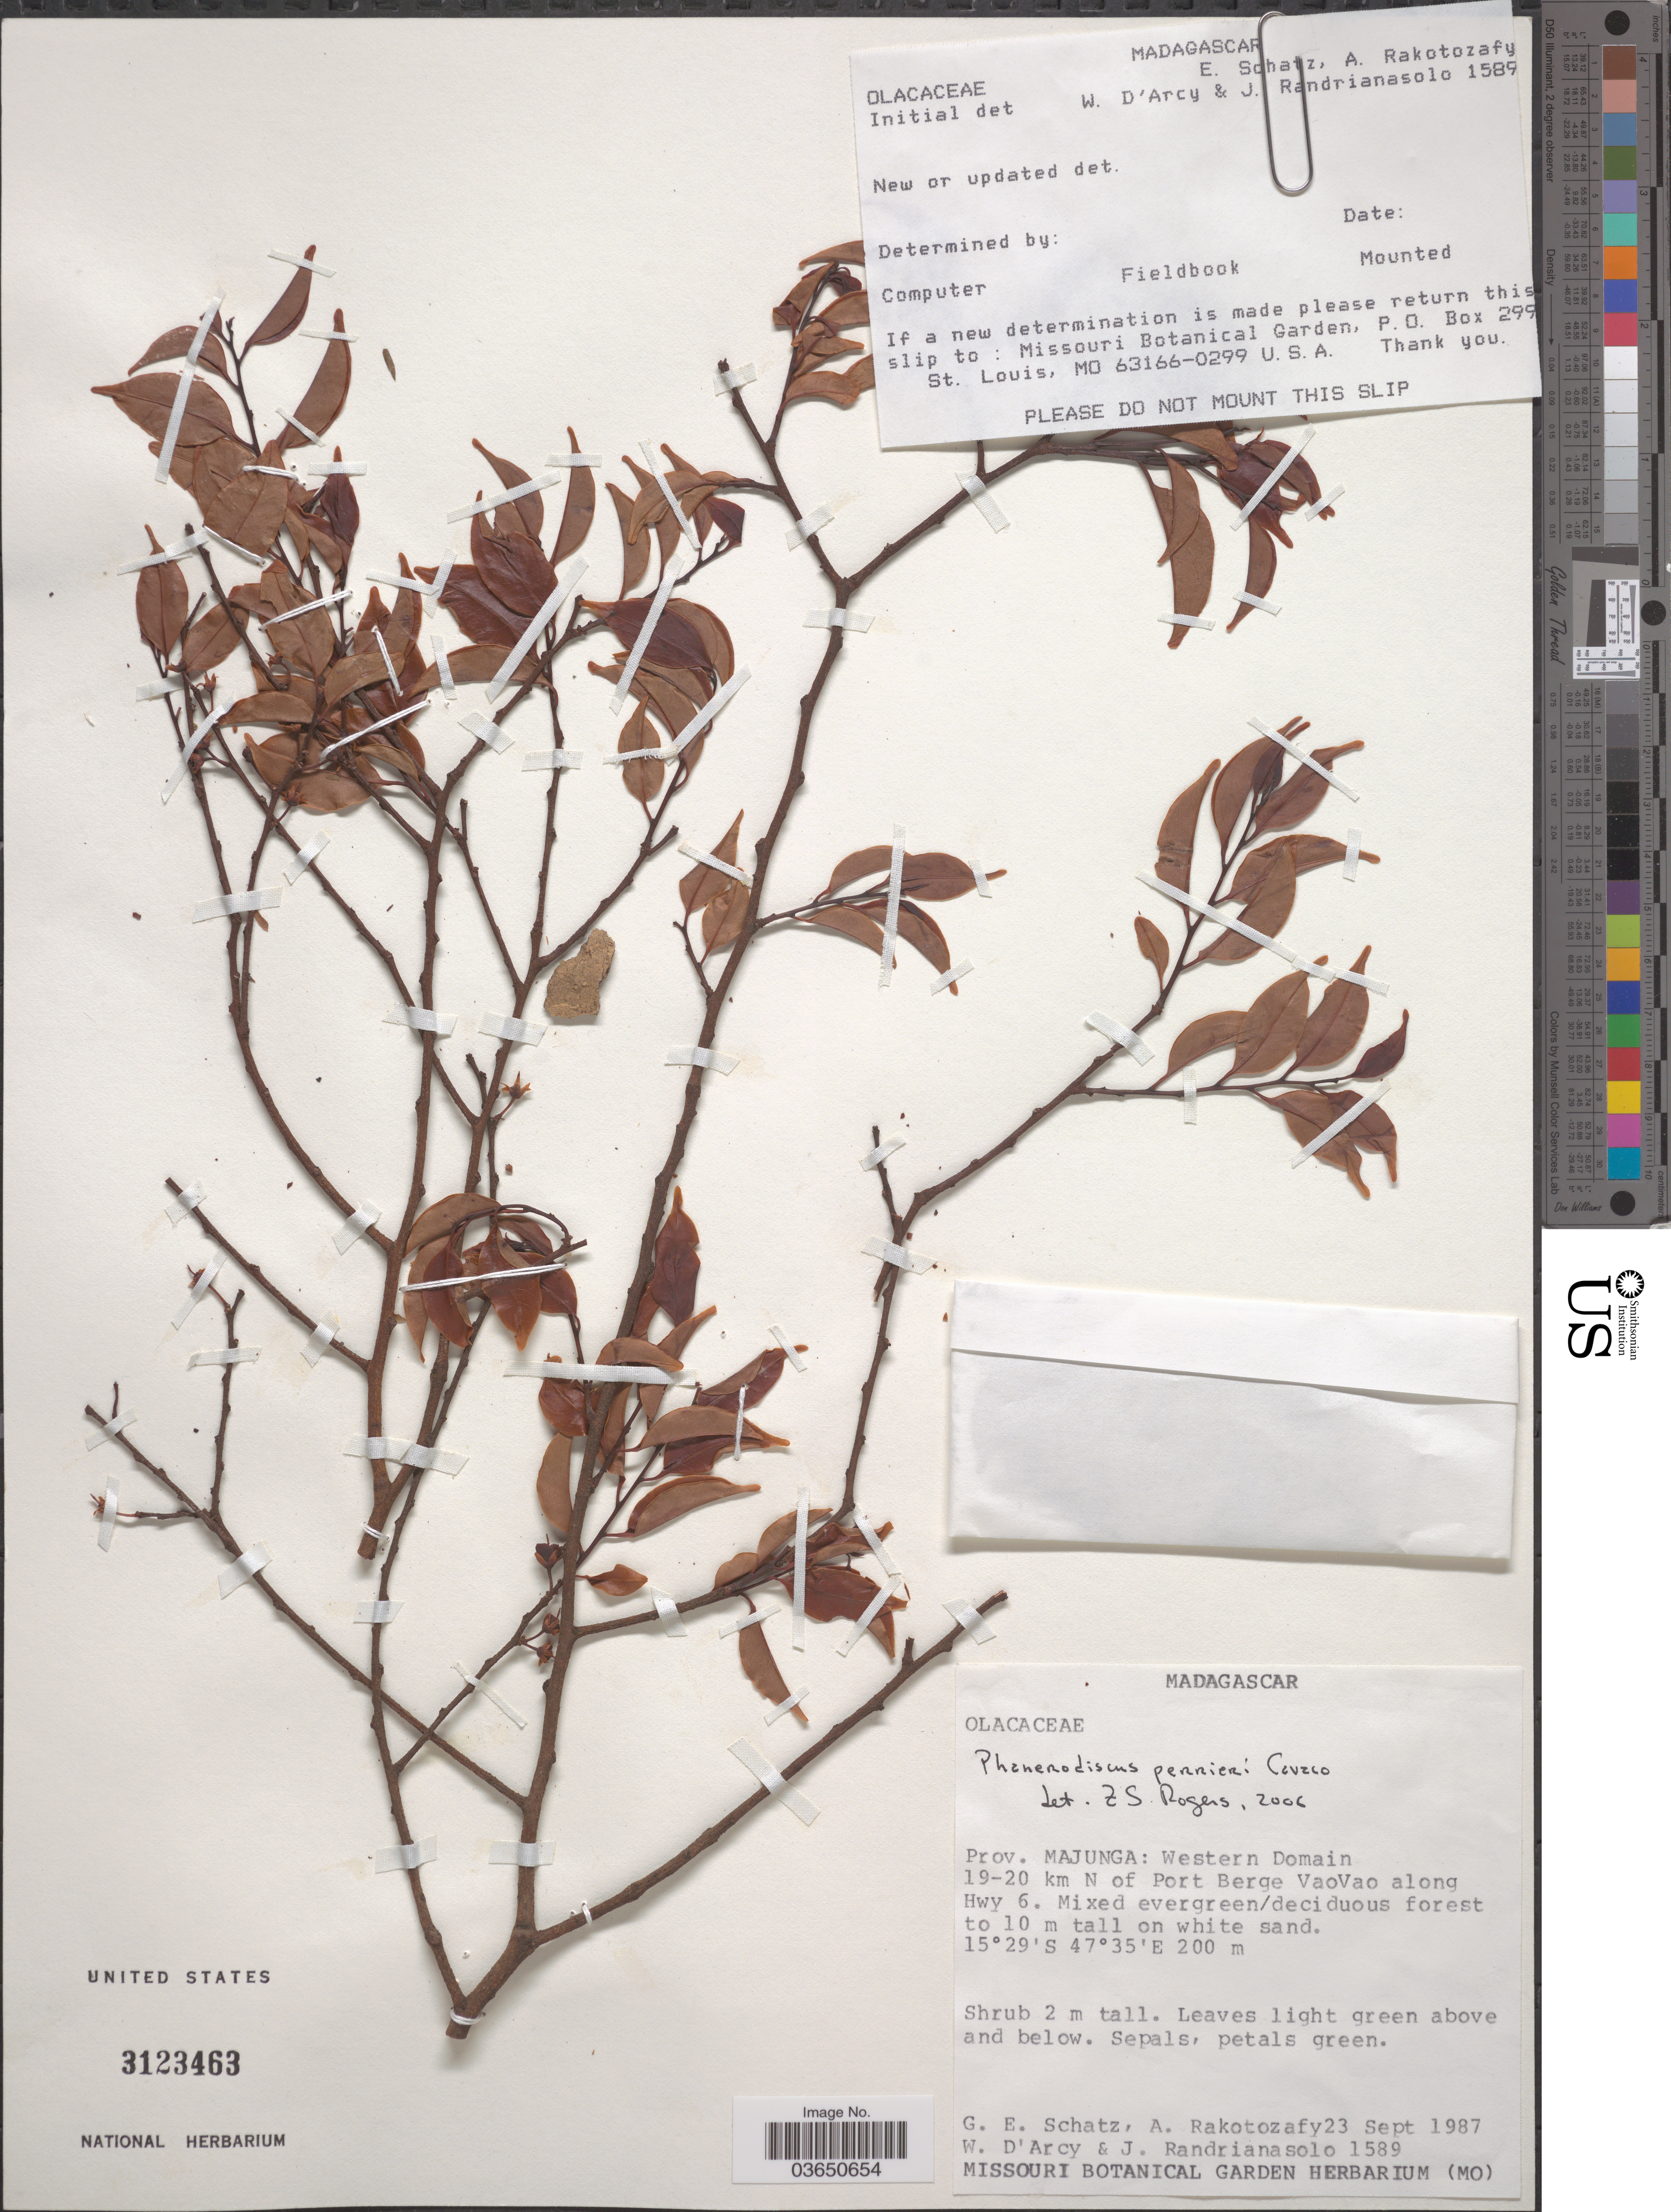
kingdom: Plantae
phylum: Tracheophyta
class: Magnoliopsida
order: Santalales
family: Aptandraceae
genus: Phanerodiscus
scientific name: Phanerodiscus perrieri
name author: Cavaco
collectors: G. Schatz, A. Rakotozafy, W. G. D'Arcy & J. Randrianasolo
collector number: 1589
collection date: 1987-09-23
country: Madagascar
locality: Prov. Majunga: Western Domain 19-20 km N of Port Berge VaoVao along Hwy 6.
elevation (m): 200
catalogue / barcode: US 3123463